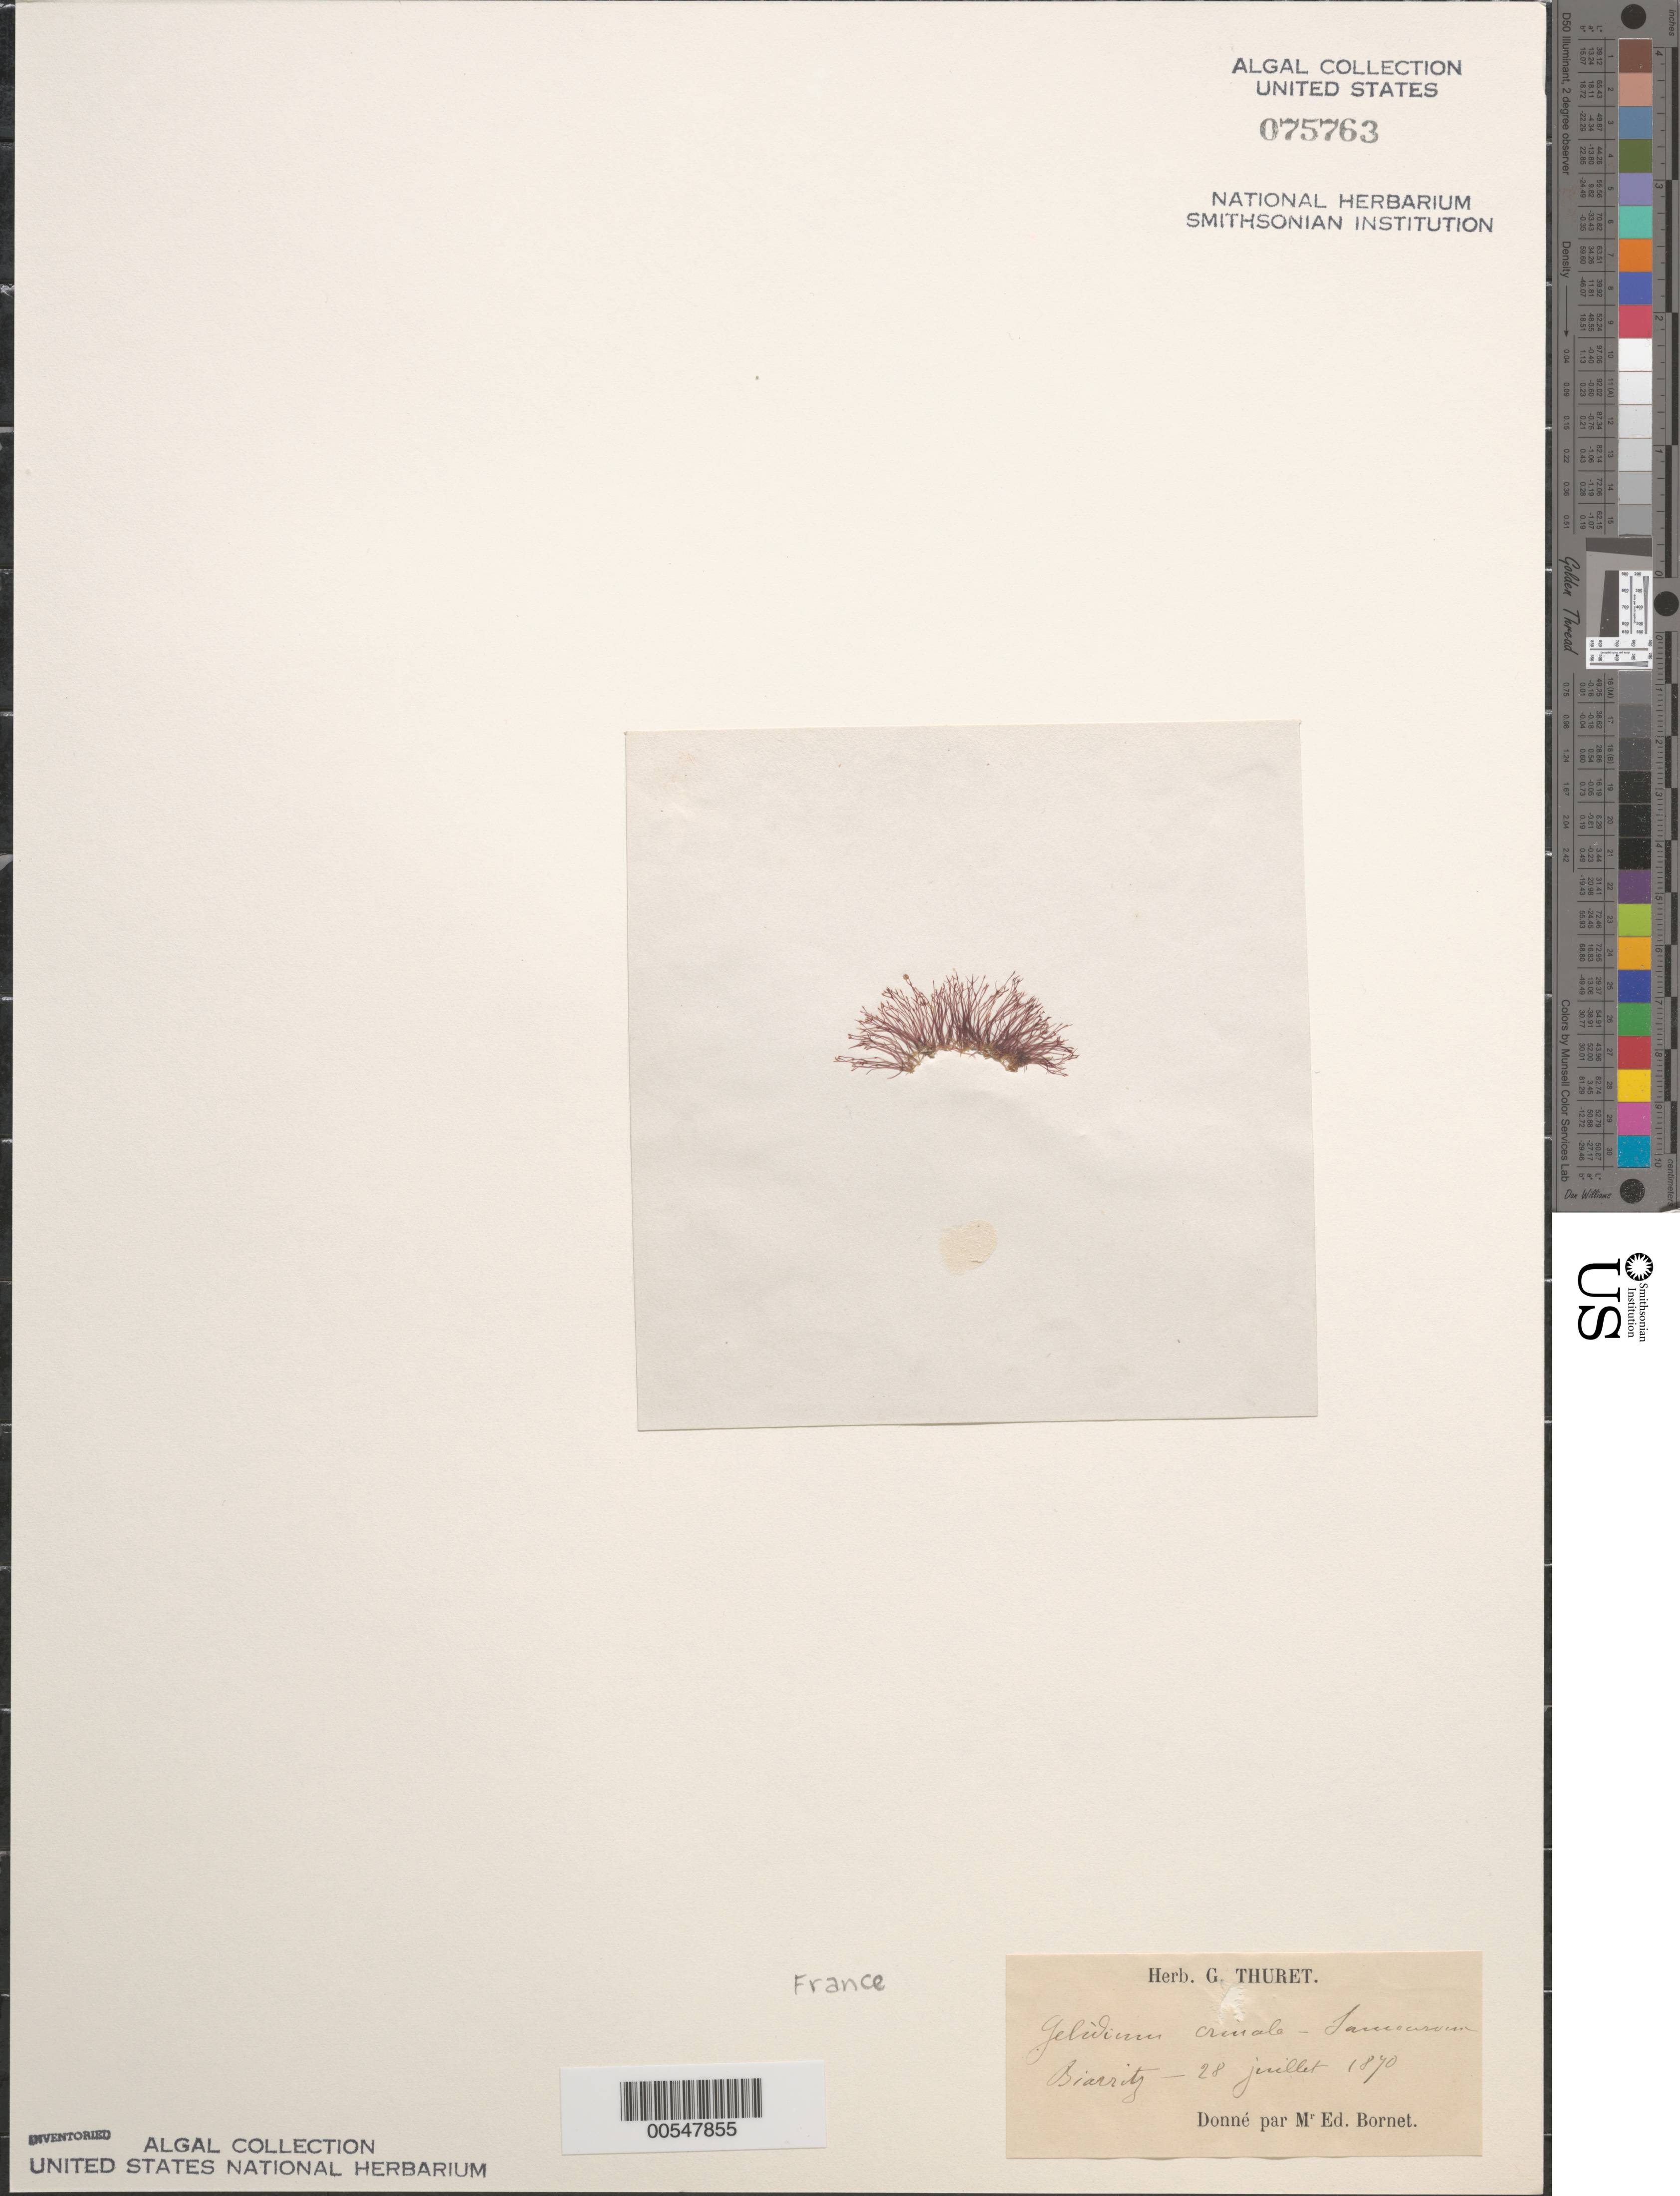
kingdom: Plantae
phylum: Rhodophyta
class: Florideophyceae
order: Gelidiales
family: Gelidiaceae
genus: Gelidium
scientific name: Gelidium crinale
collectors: G. A. Thuret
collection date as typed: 28 Jul 1870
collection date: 1870-07-28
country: France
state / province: Nouvelle-Aquitaine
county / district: Pyrénées-Atlantiques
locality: Biarritz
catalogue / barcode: US 75763